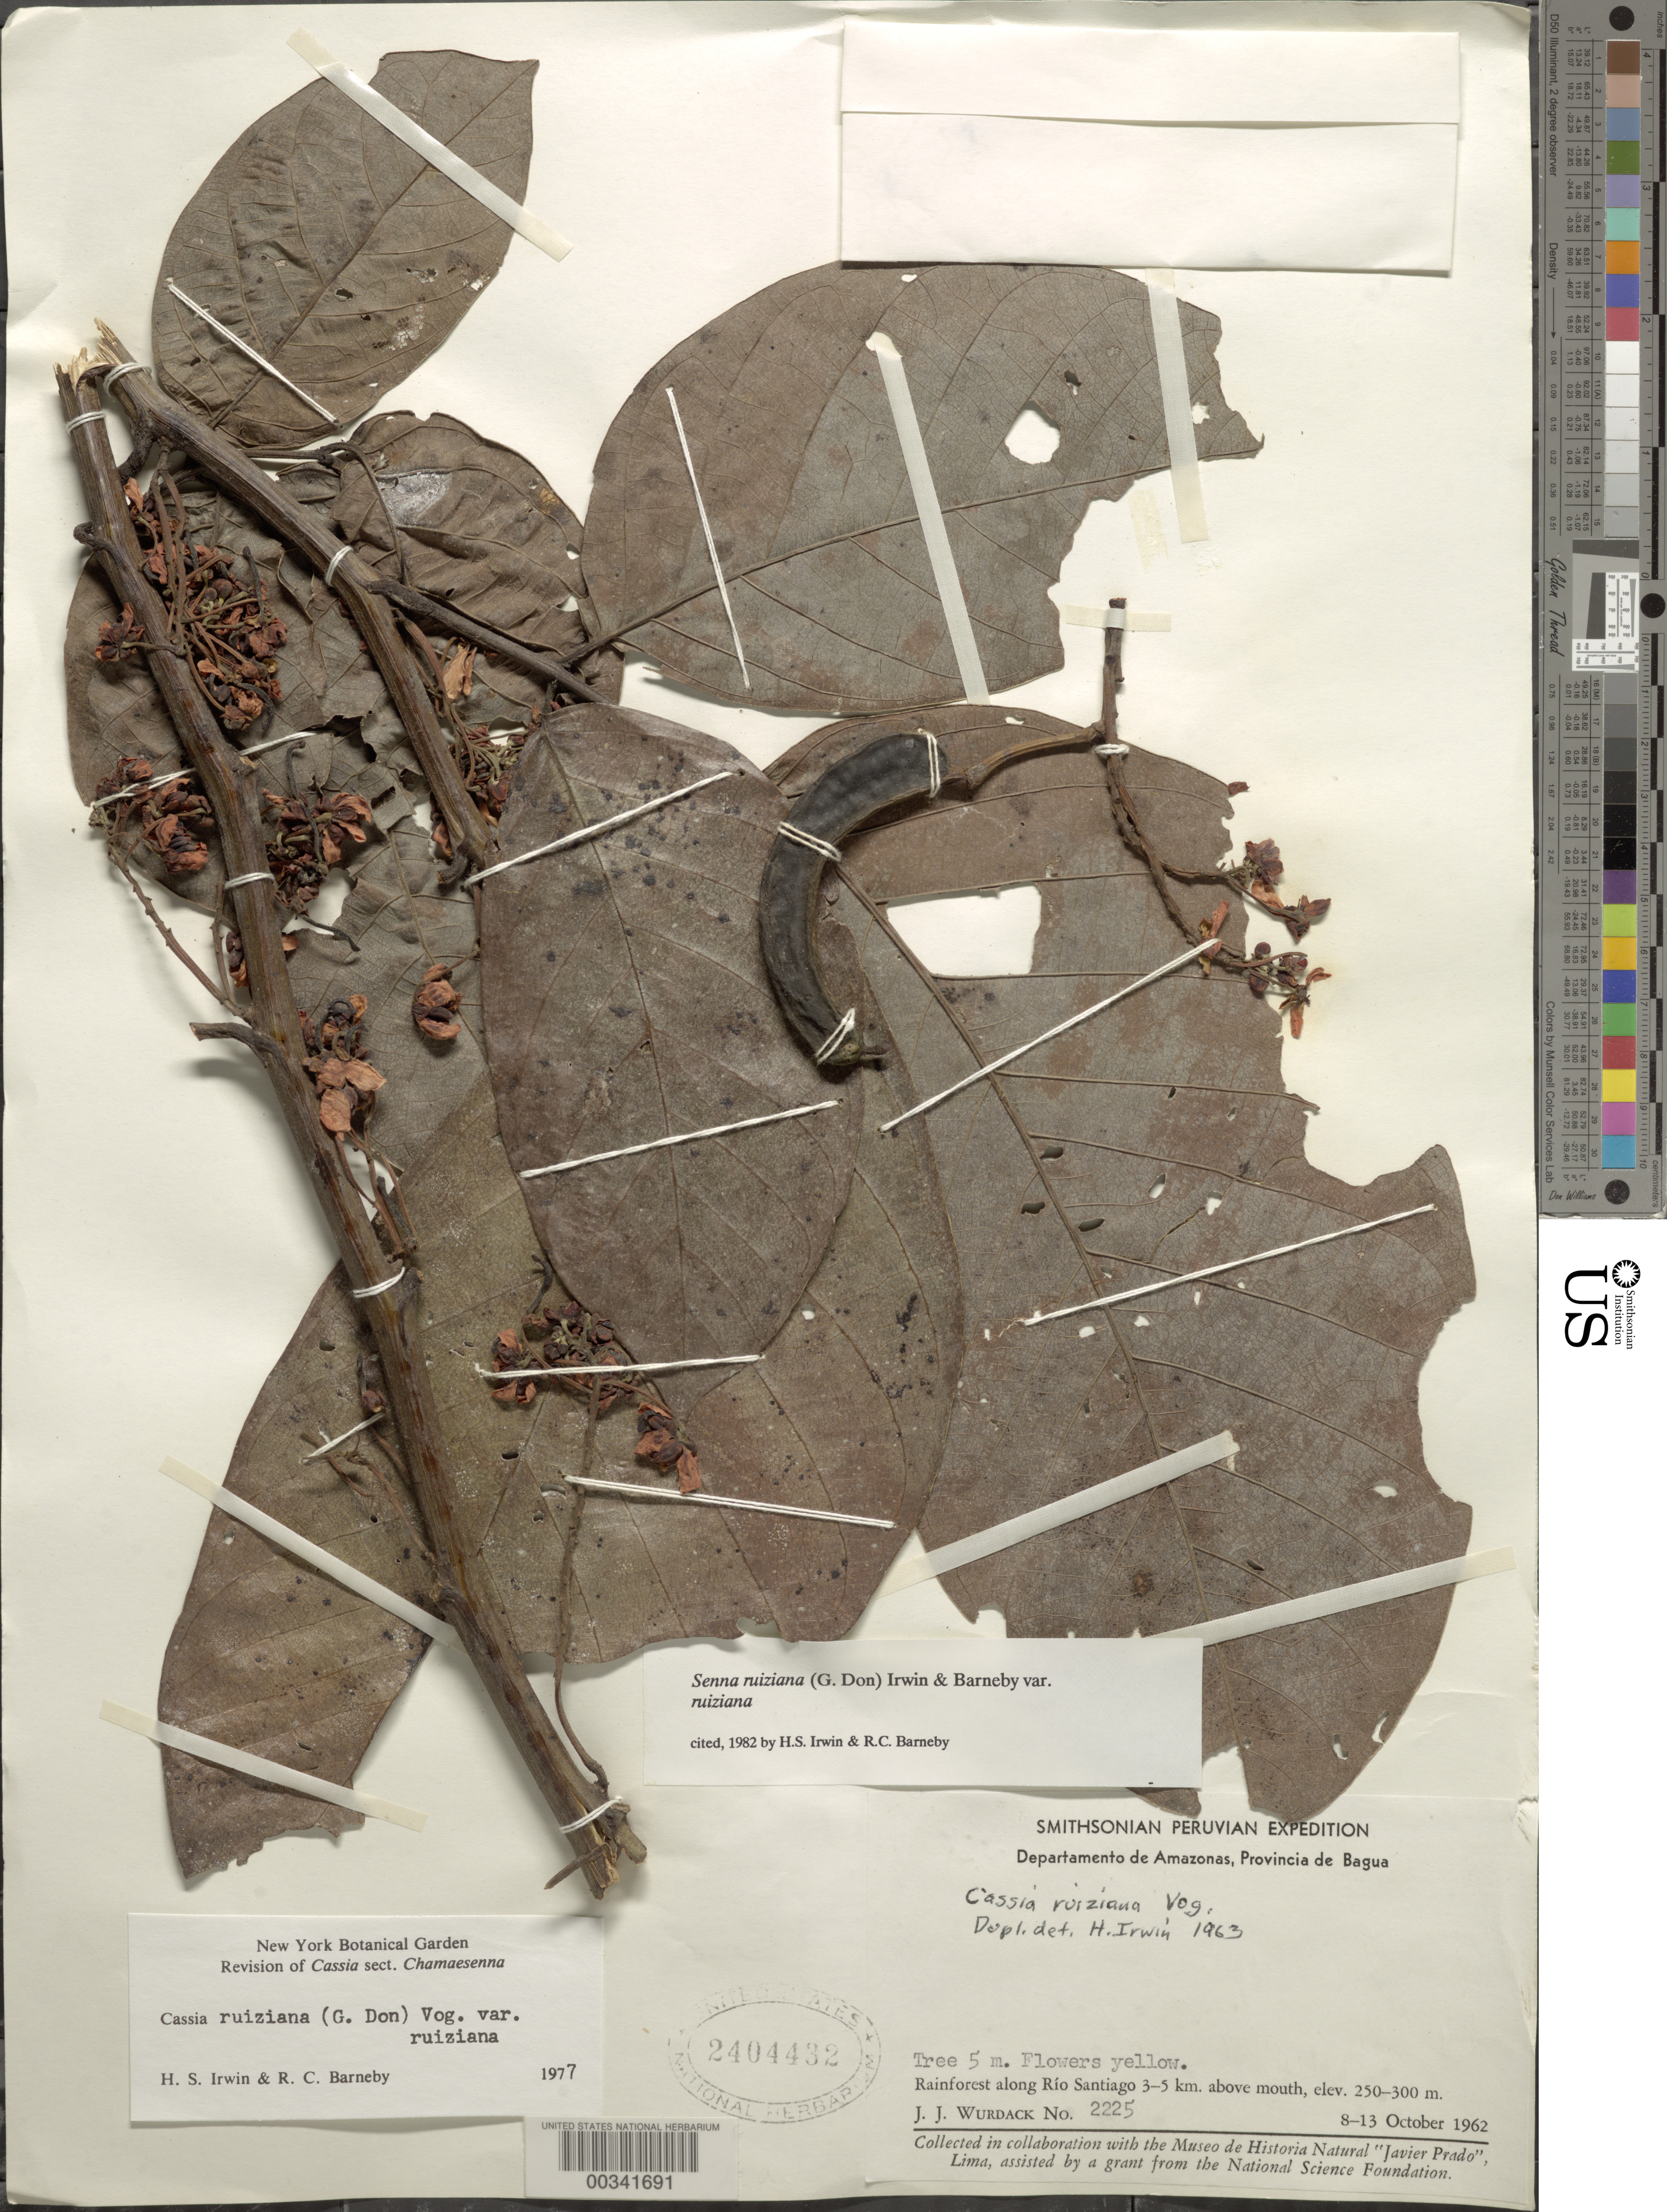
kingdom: Plantae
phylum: Tracheophyta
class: Magnoliopsida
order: Fabales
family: Fabaceae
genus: Senna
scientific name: Senna ruiziana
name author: (G. Don) H.S. Irwin & Barneby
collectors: J. J. Wurdack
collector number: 2225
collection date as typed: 08 Oct 1962 to 13 Oct 1962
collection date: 1962-10-08/1962-10-13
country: Peru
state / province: Amazonas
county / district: Bagua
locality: along Río Santiago 3-5 km above mouth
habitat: Rainforest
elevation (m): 250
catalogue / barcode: US 2404432